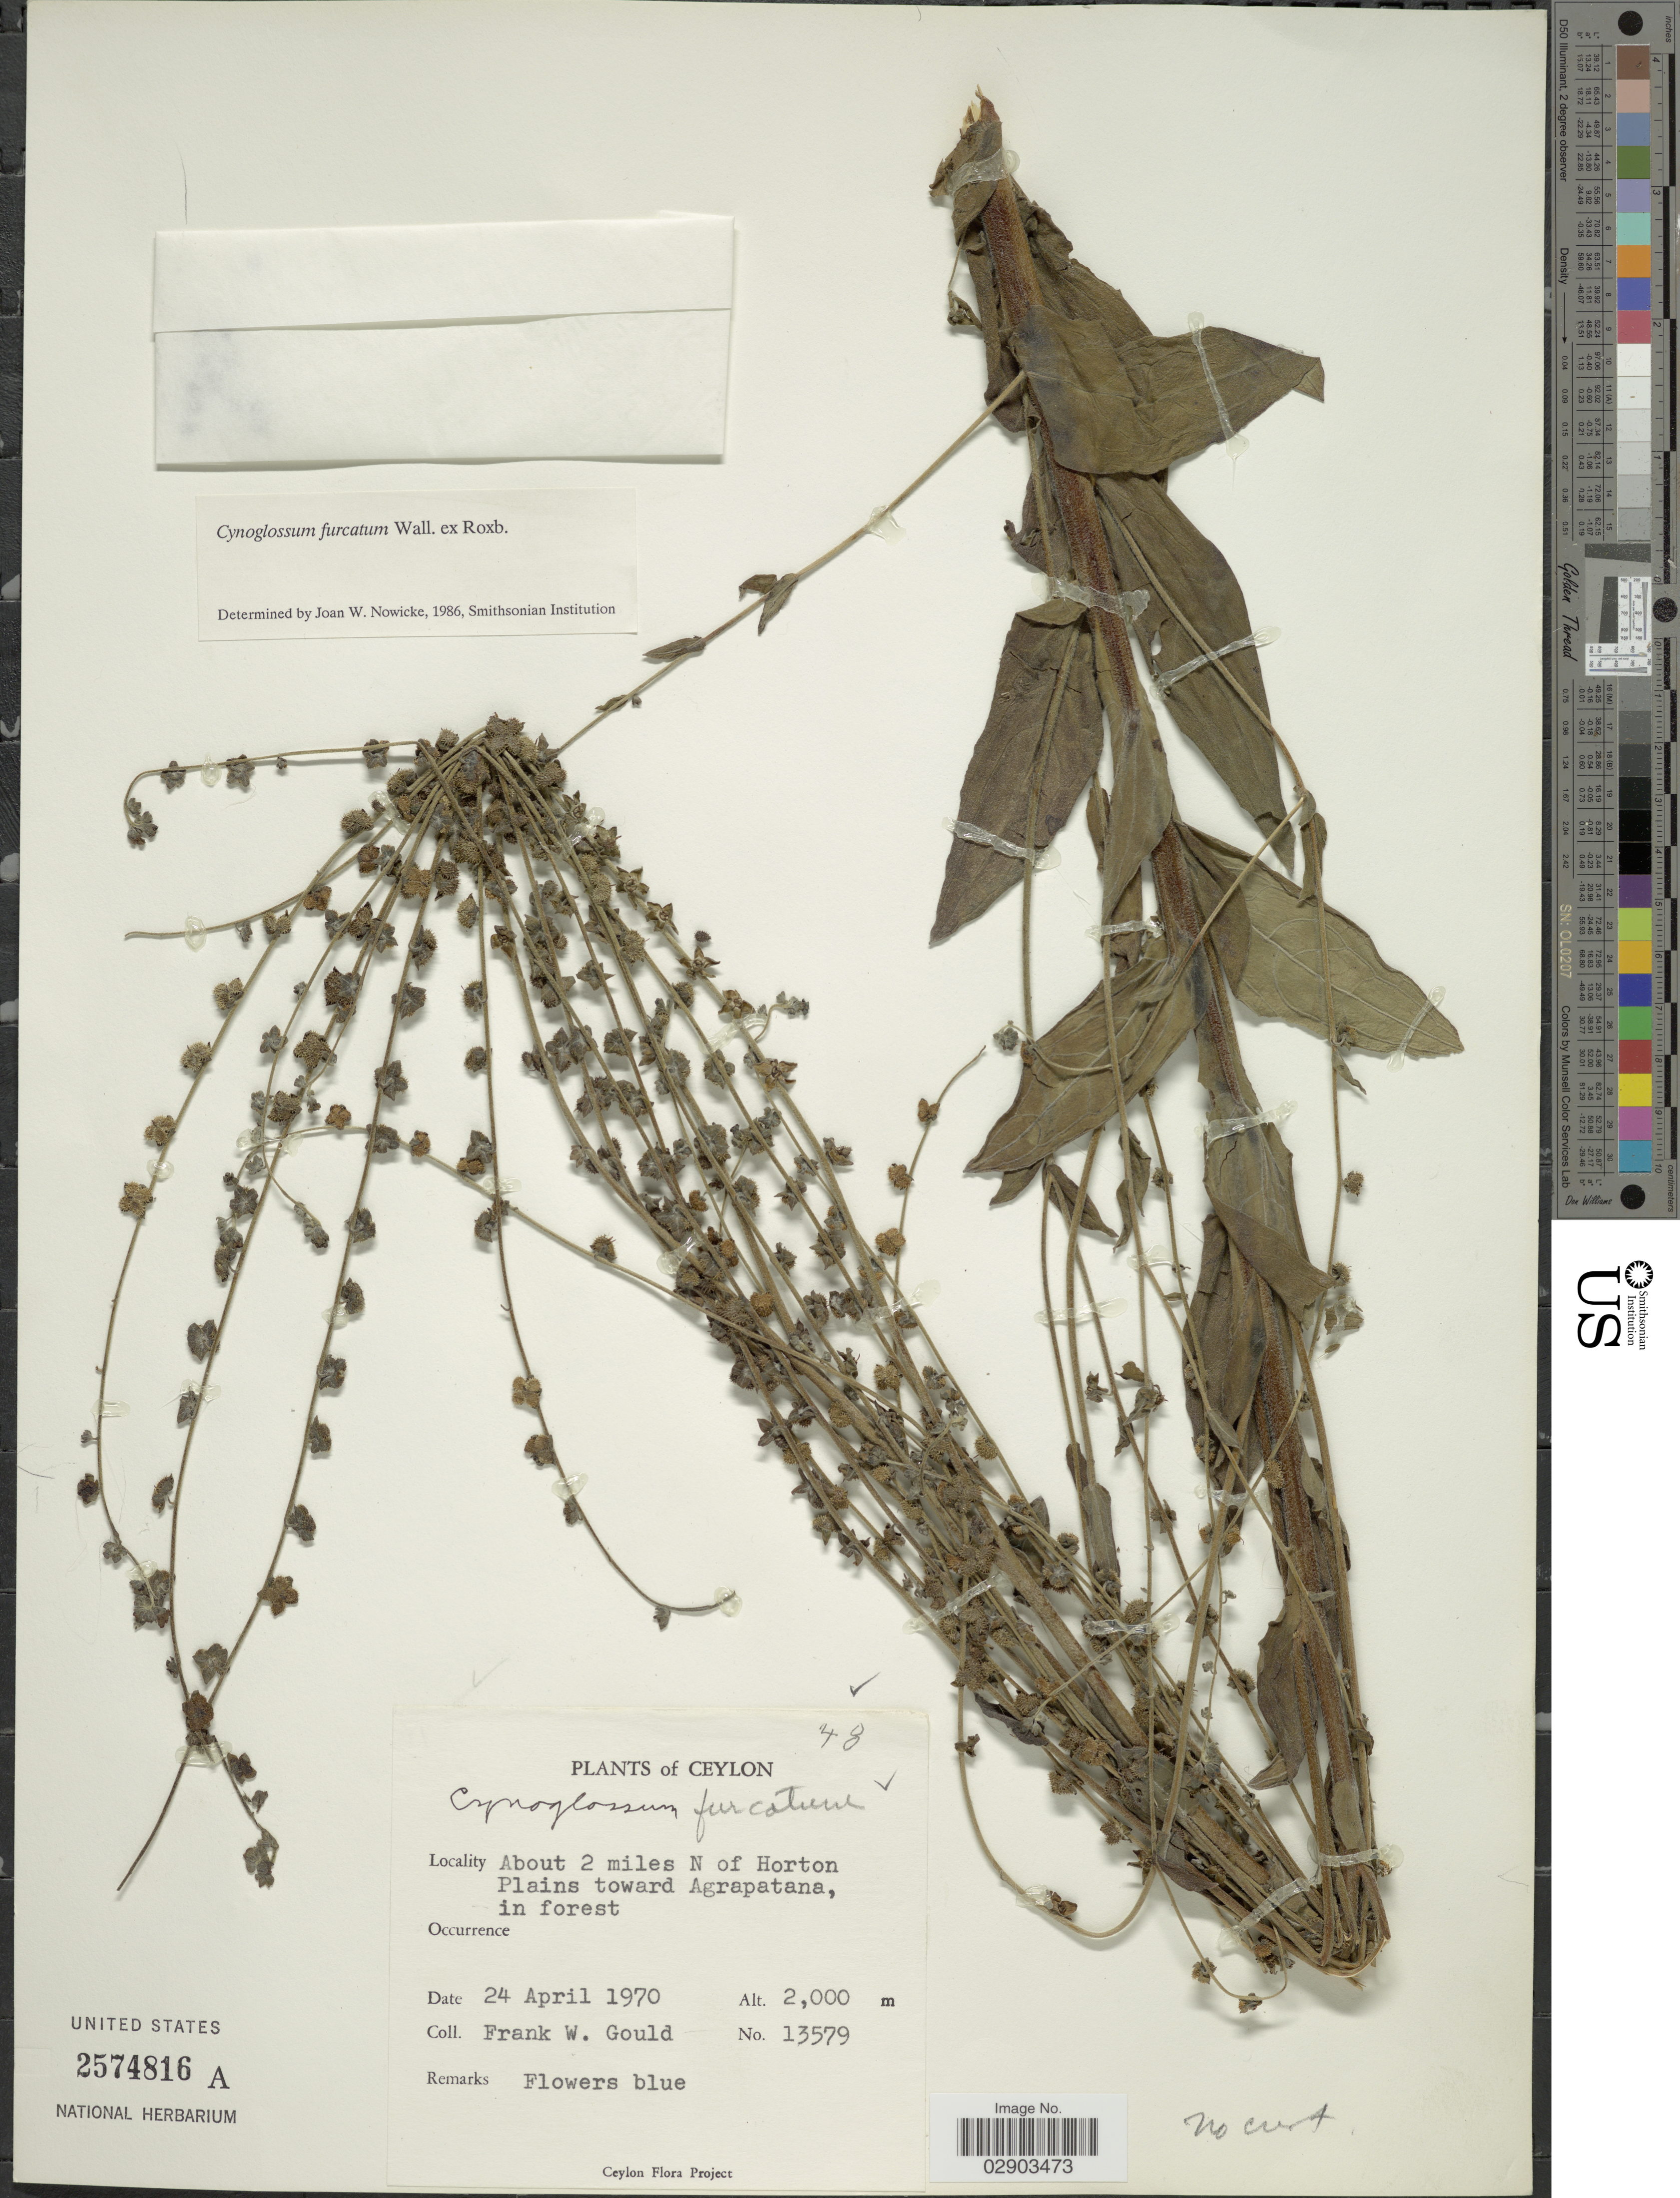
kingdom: Plantae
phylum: Tracheophyta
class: Magnoliopsida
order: Boraginales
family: Boraginaceae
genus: Cynoglossum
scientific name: Cynoglossum furcatum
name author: Wall.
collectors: F. W. Gould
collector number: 13579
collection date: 1970-04-24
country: Sri Lanka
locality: Ceylon. About 2 miles N of Horton Plains toward Agrapatana, in forest.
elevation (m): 2000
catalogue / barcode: US 2574816A